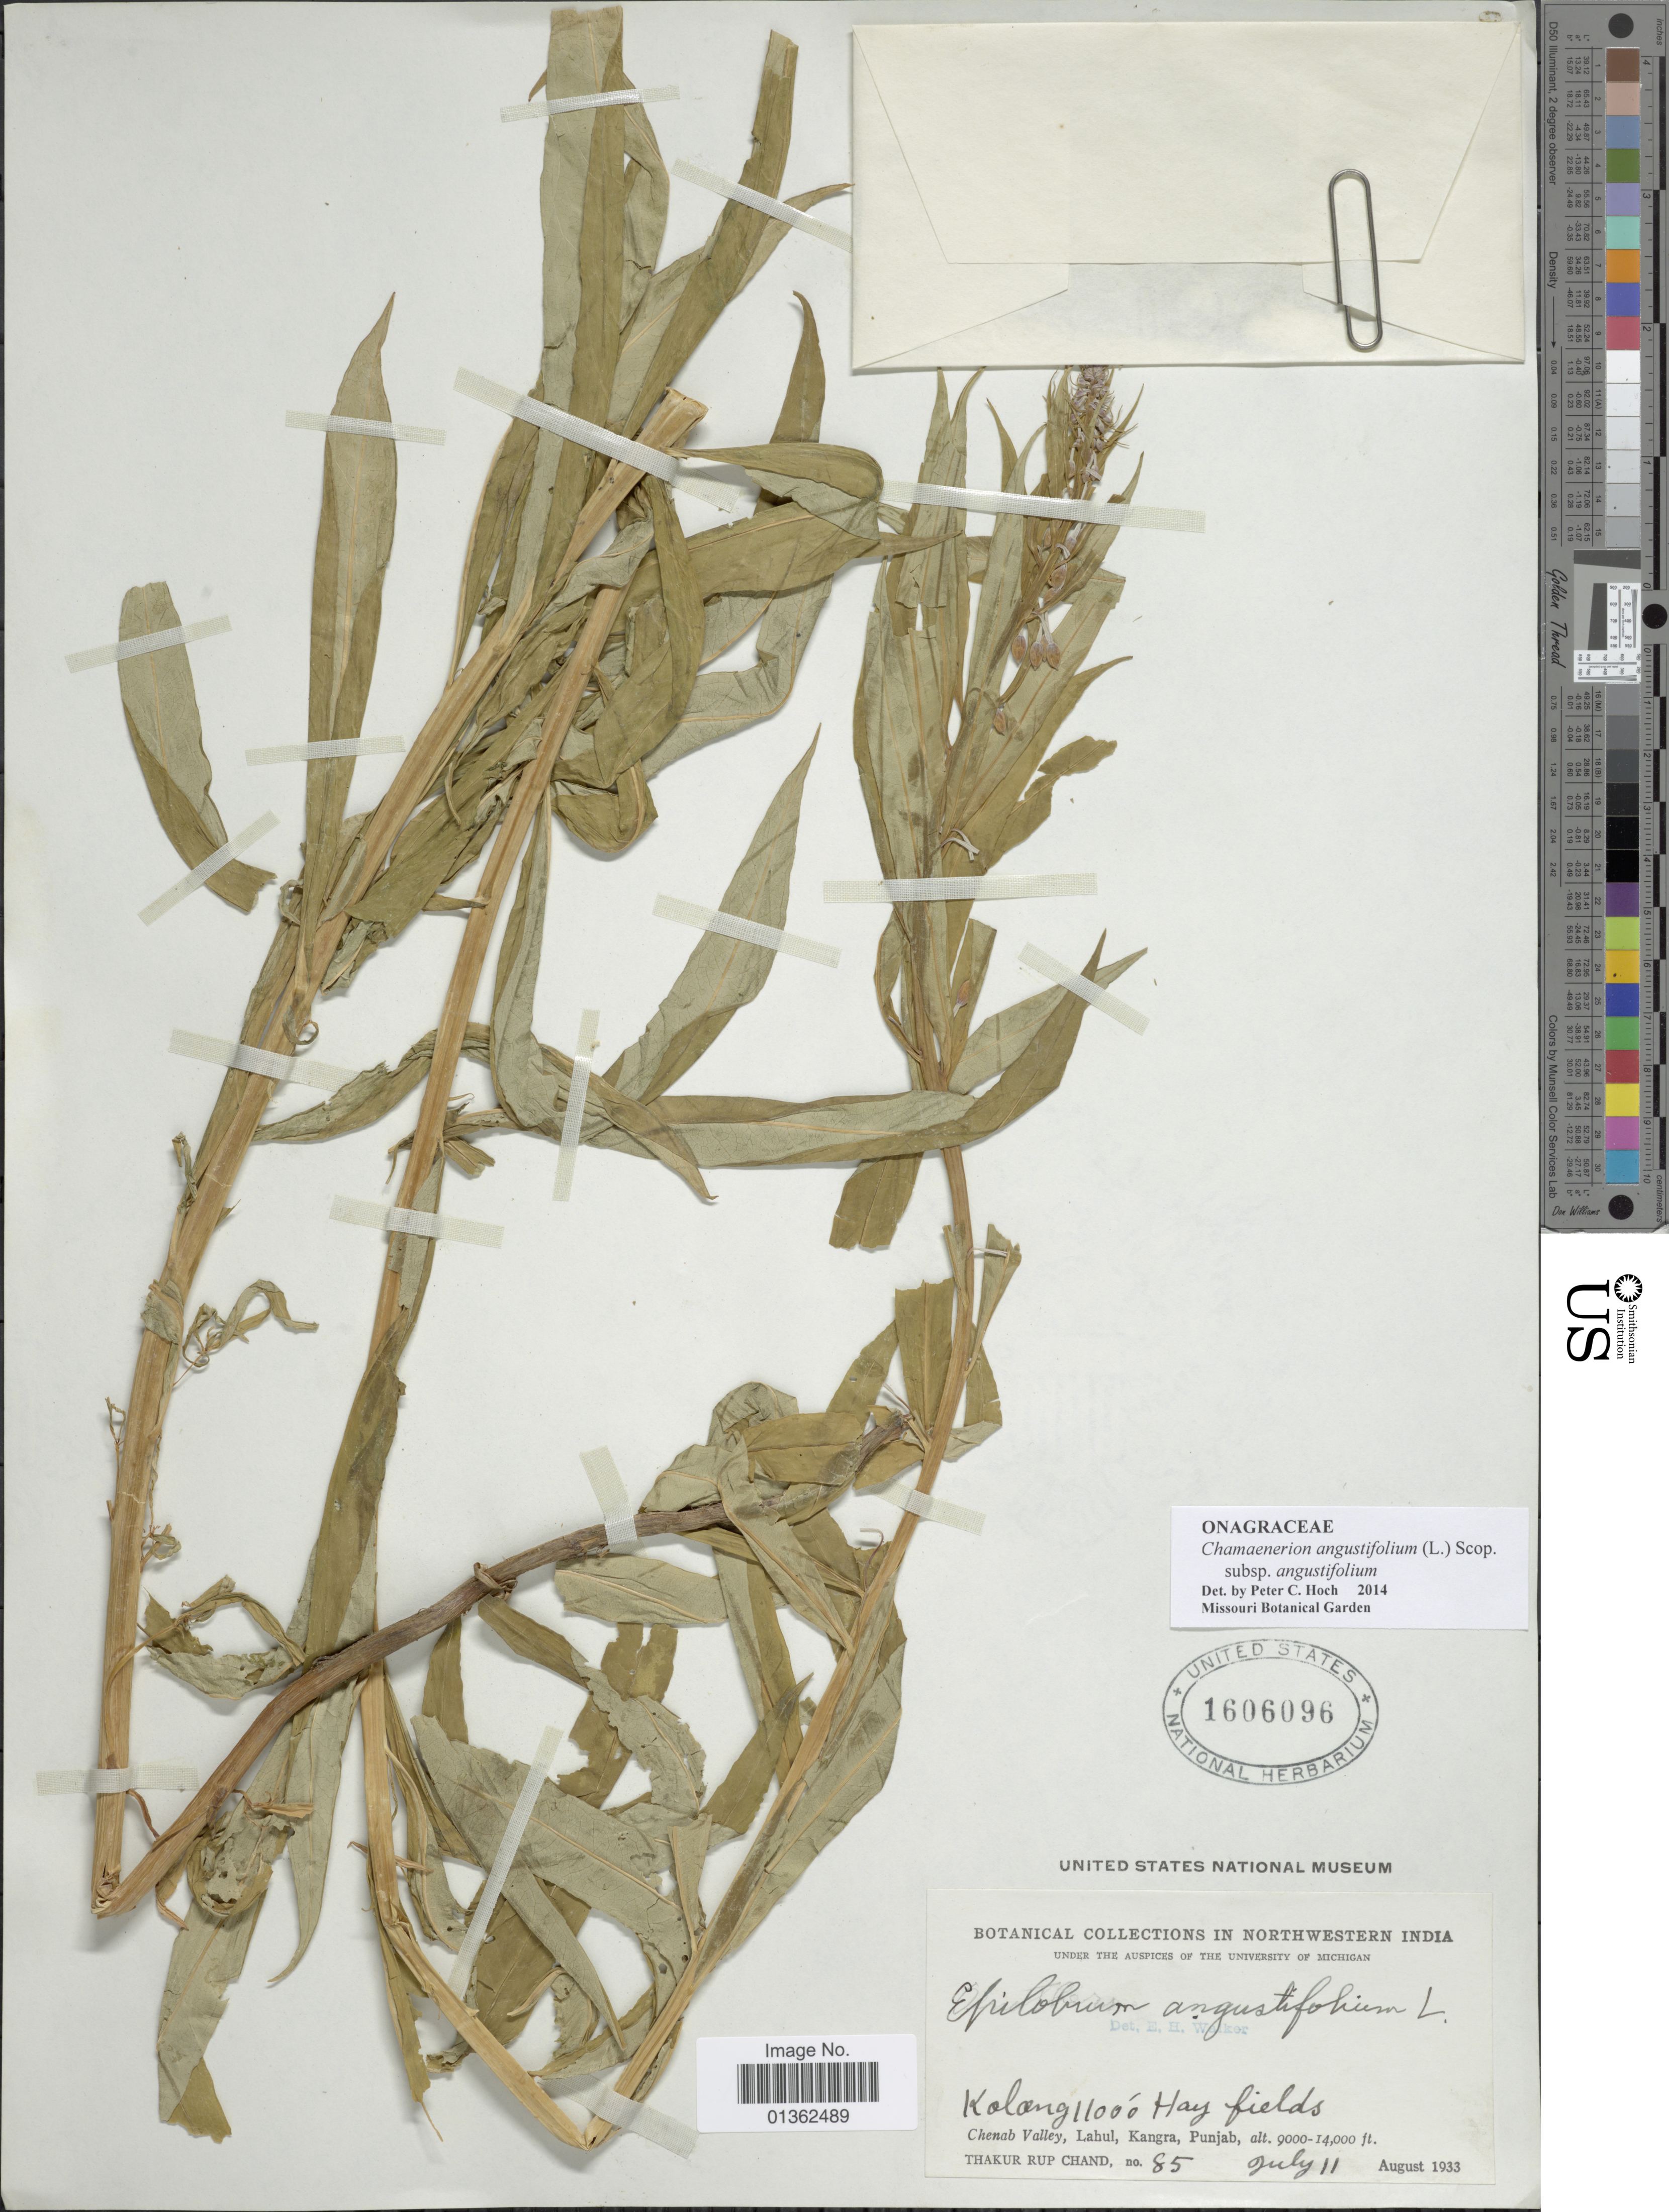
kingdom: Plantae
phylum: Tracheophyta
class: Magnoliopsida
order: Myrtales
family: Onagraceae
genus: Chamaenerion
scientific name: Chamaenerion angustifolium subsp. angustifolium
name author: (L.) Scop.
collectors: T. R. Chand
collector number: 85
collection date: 1933-07-11/1933-08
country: India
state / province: Himachal Pradesh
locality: Northwestern India. Kolang, Hay fields. Chenab Valley, Lahul, Kangra.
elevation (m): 2743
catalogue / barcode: US 1606096